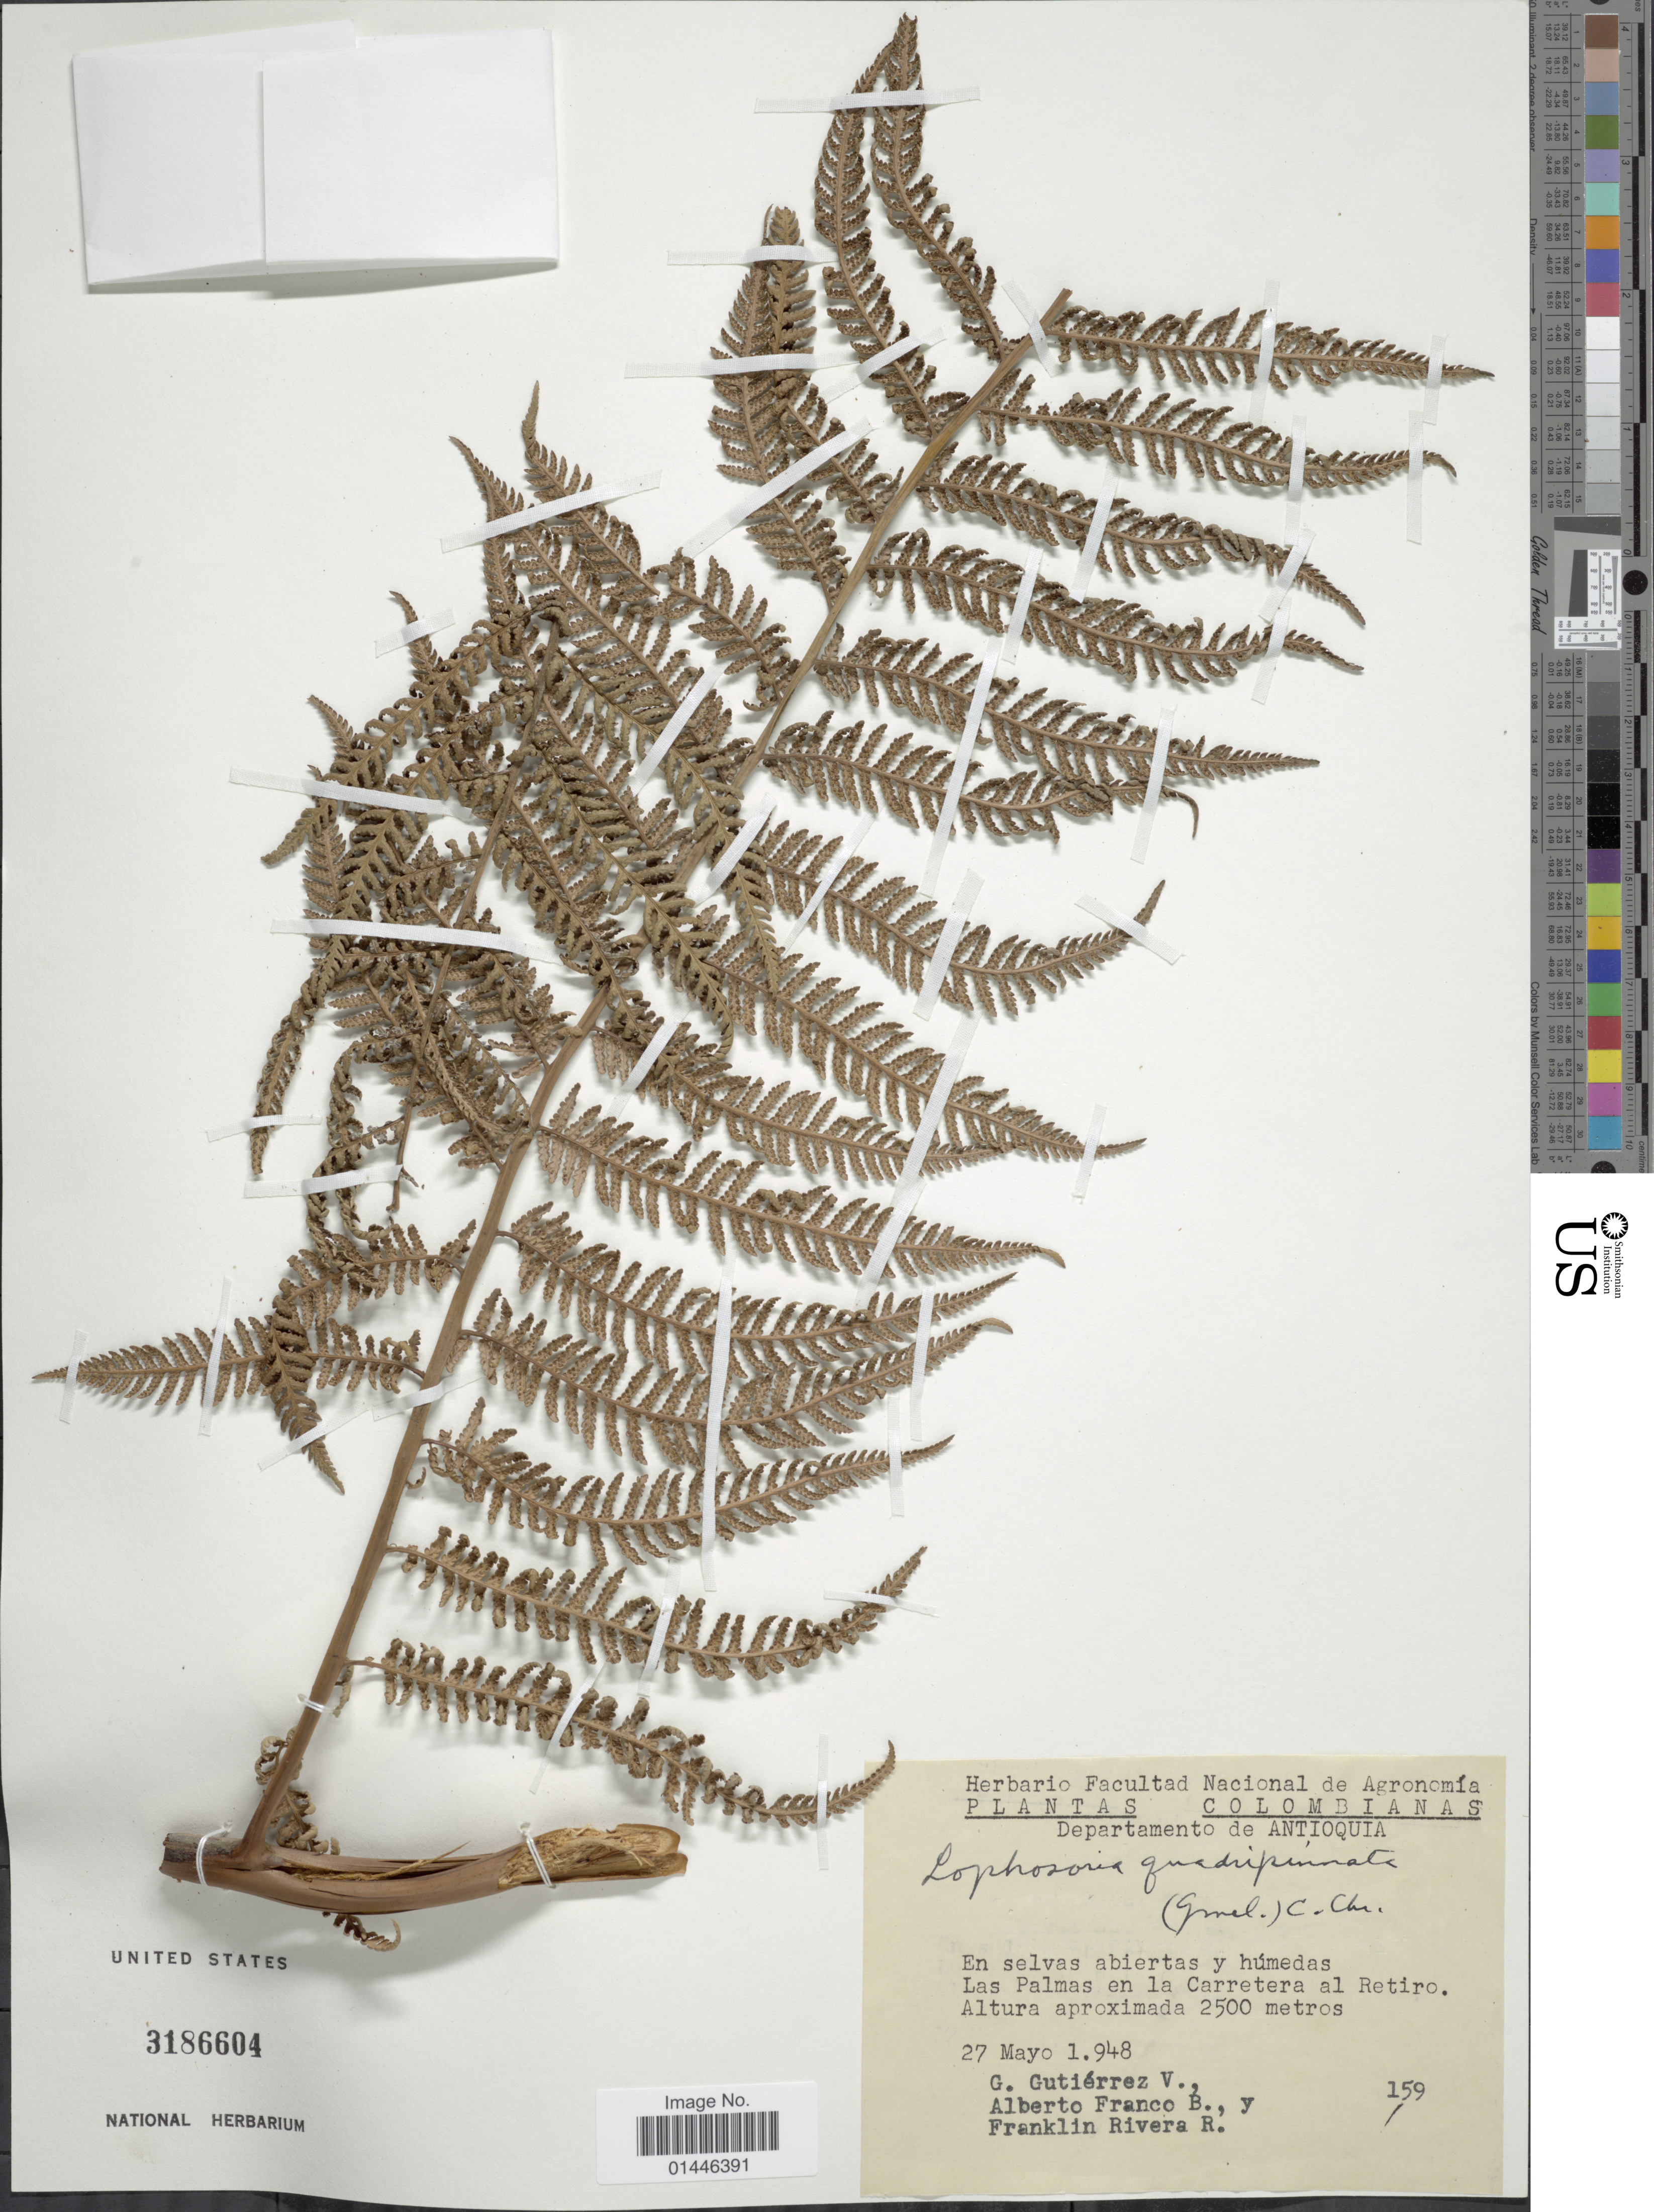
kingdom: Plantae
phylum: Tracheophyta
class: Polypodiopsida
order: Cyatheales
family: Dicksoniaceae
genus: Lophosoria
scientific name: Lophosoria quadripinnata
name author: (J.F. Gmel.) C. Chr.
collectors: G. Gutiérrez V., A. Franco B. & F. Rivera R.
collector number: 159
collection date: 1948-05-27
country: Colombia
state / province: Antioquia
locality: Las Palmas en la Carretera al Retiro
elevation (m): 2500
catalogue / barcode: US 3186604